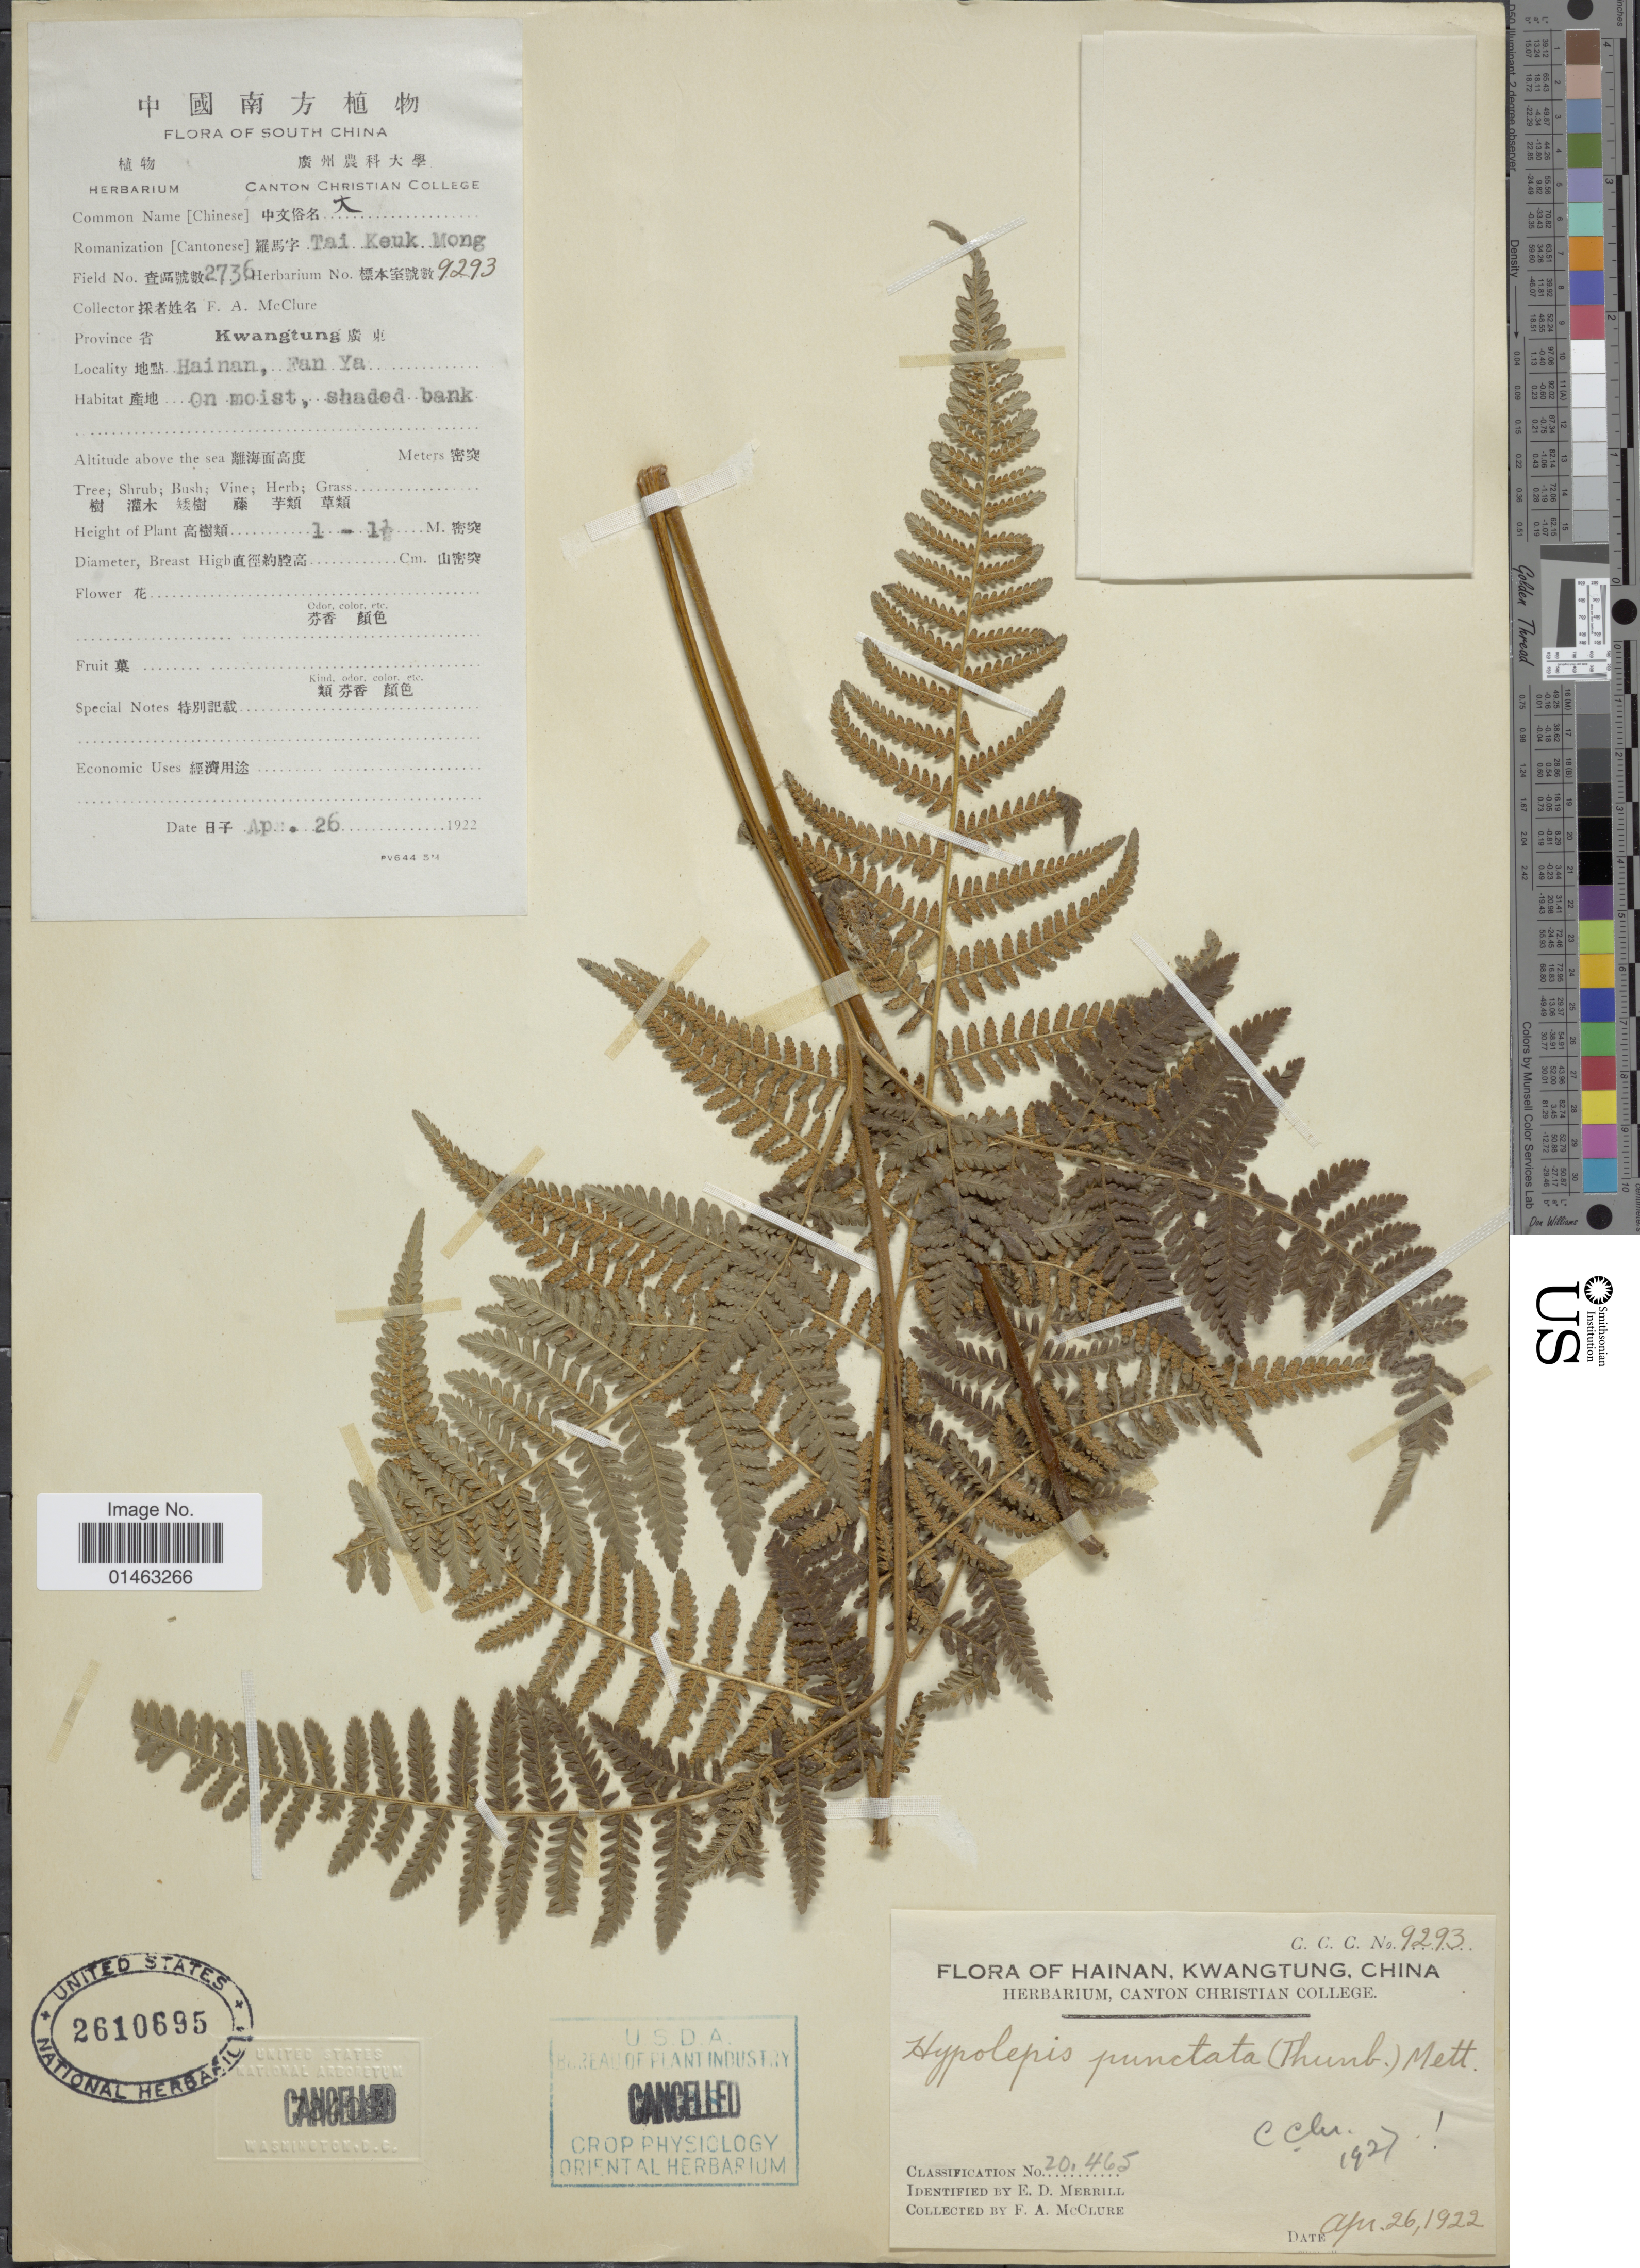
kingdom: Plantae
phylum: Tracheophyta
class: Polypodiopsida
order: Polypodiales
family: Dennstaedtiaceae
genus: Hypolepis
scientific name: Hypolepis punctata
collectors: F. A. McClure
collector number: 2736/9293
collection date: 1922-04-26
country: China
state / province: Hainan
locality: Kwangtung. Hainan, Fan Ya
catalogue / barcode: US 2610695